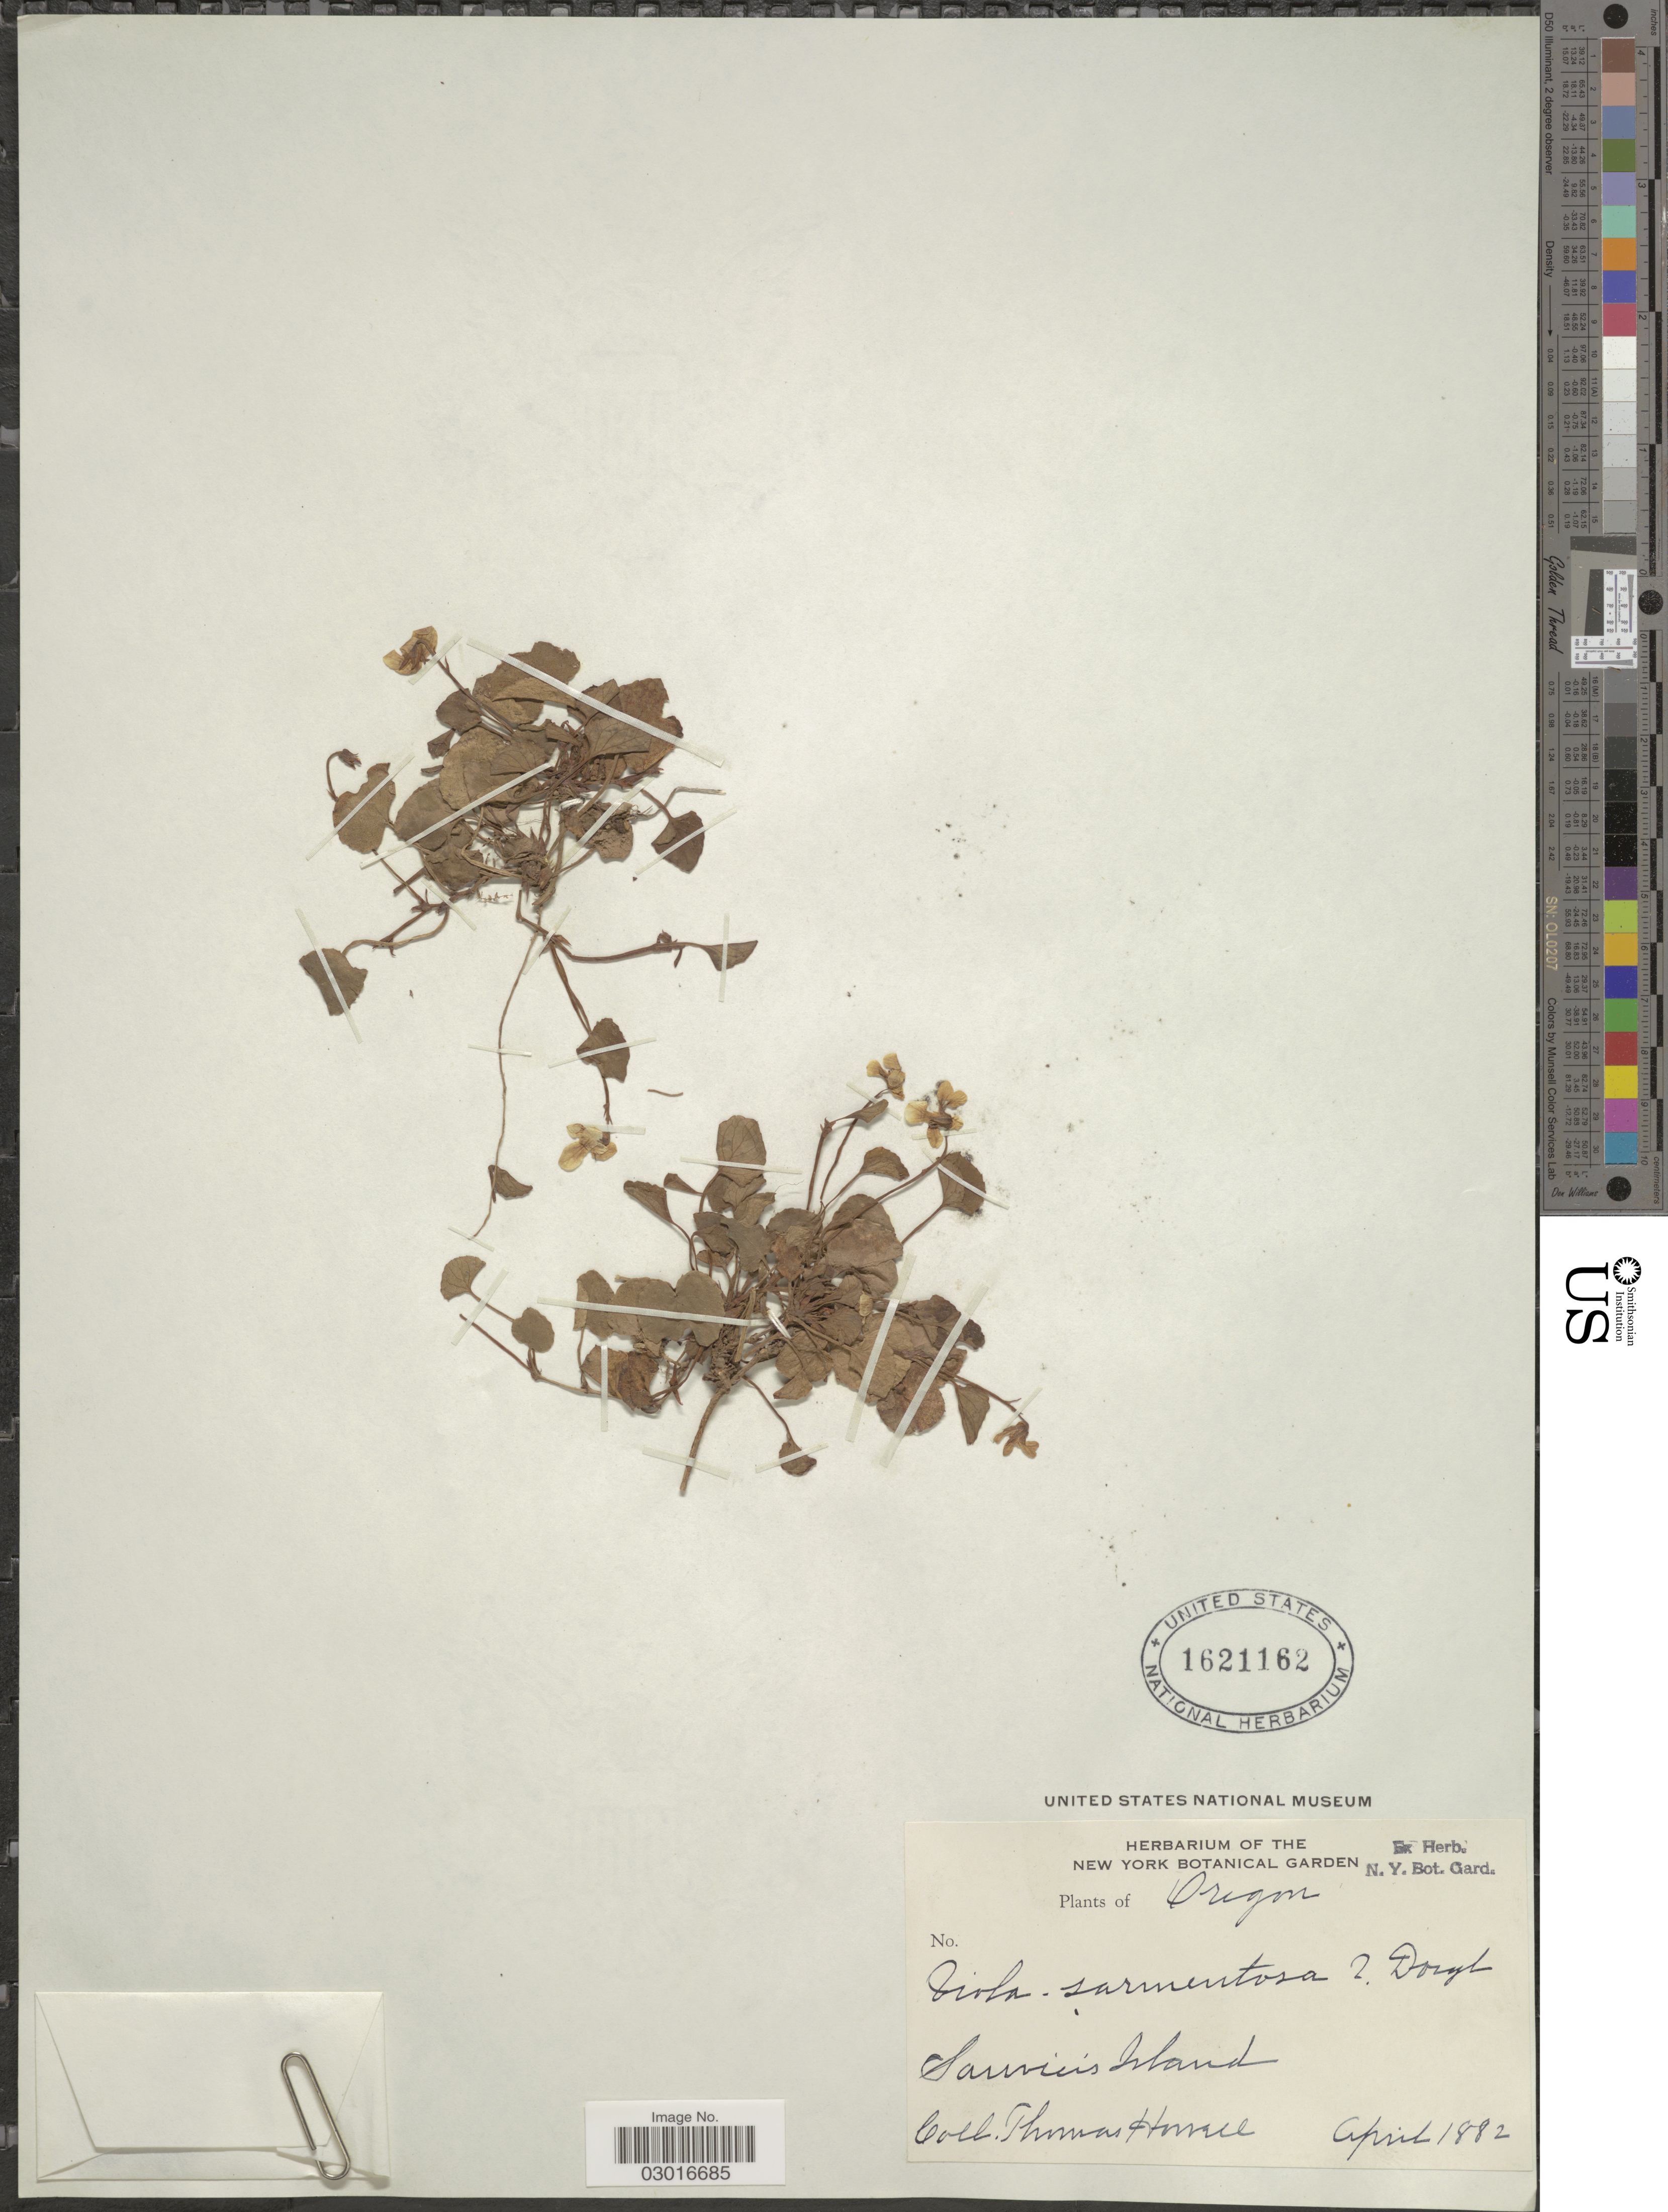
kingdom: Plantae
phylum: Tracheophyta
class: Magnoliopsida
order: Malpighiales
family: Violaceae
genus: Viola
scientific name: Viola sempervirens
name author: Greene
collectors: T. Howell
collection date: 1882-04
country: United States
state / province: Oregon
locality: Sauvie's Island.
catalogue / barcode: US 1621162